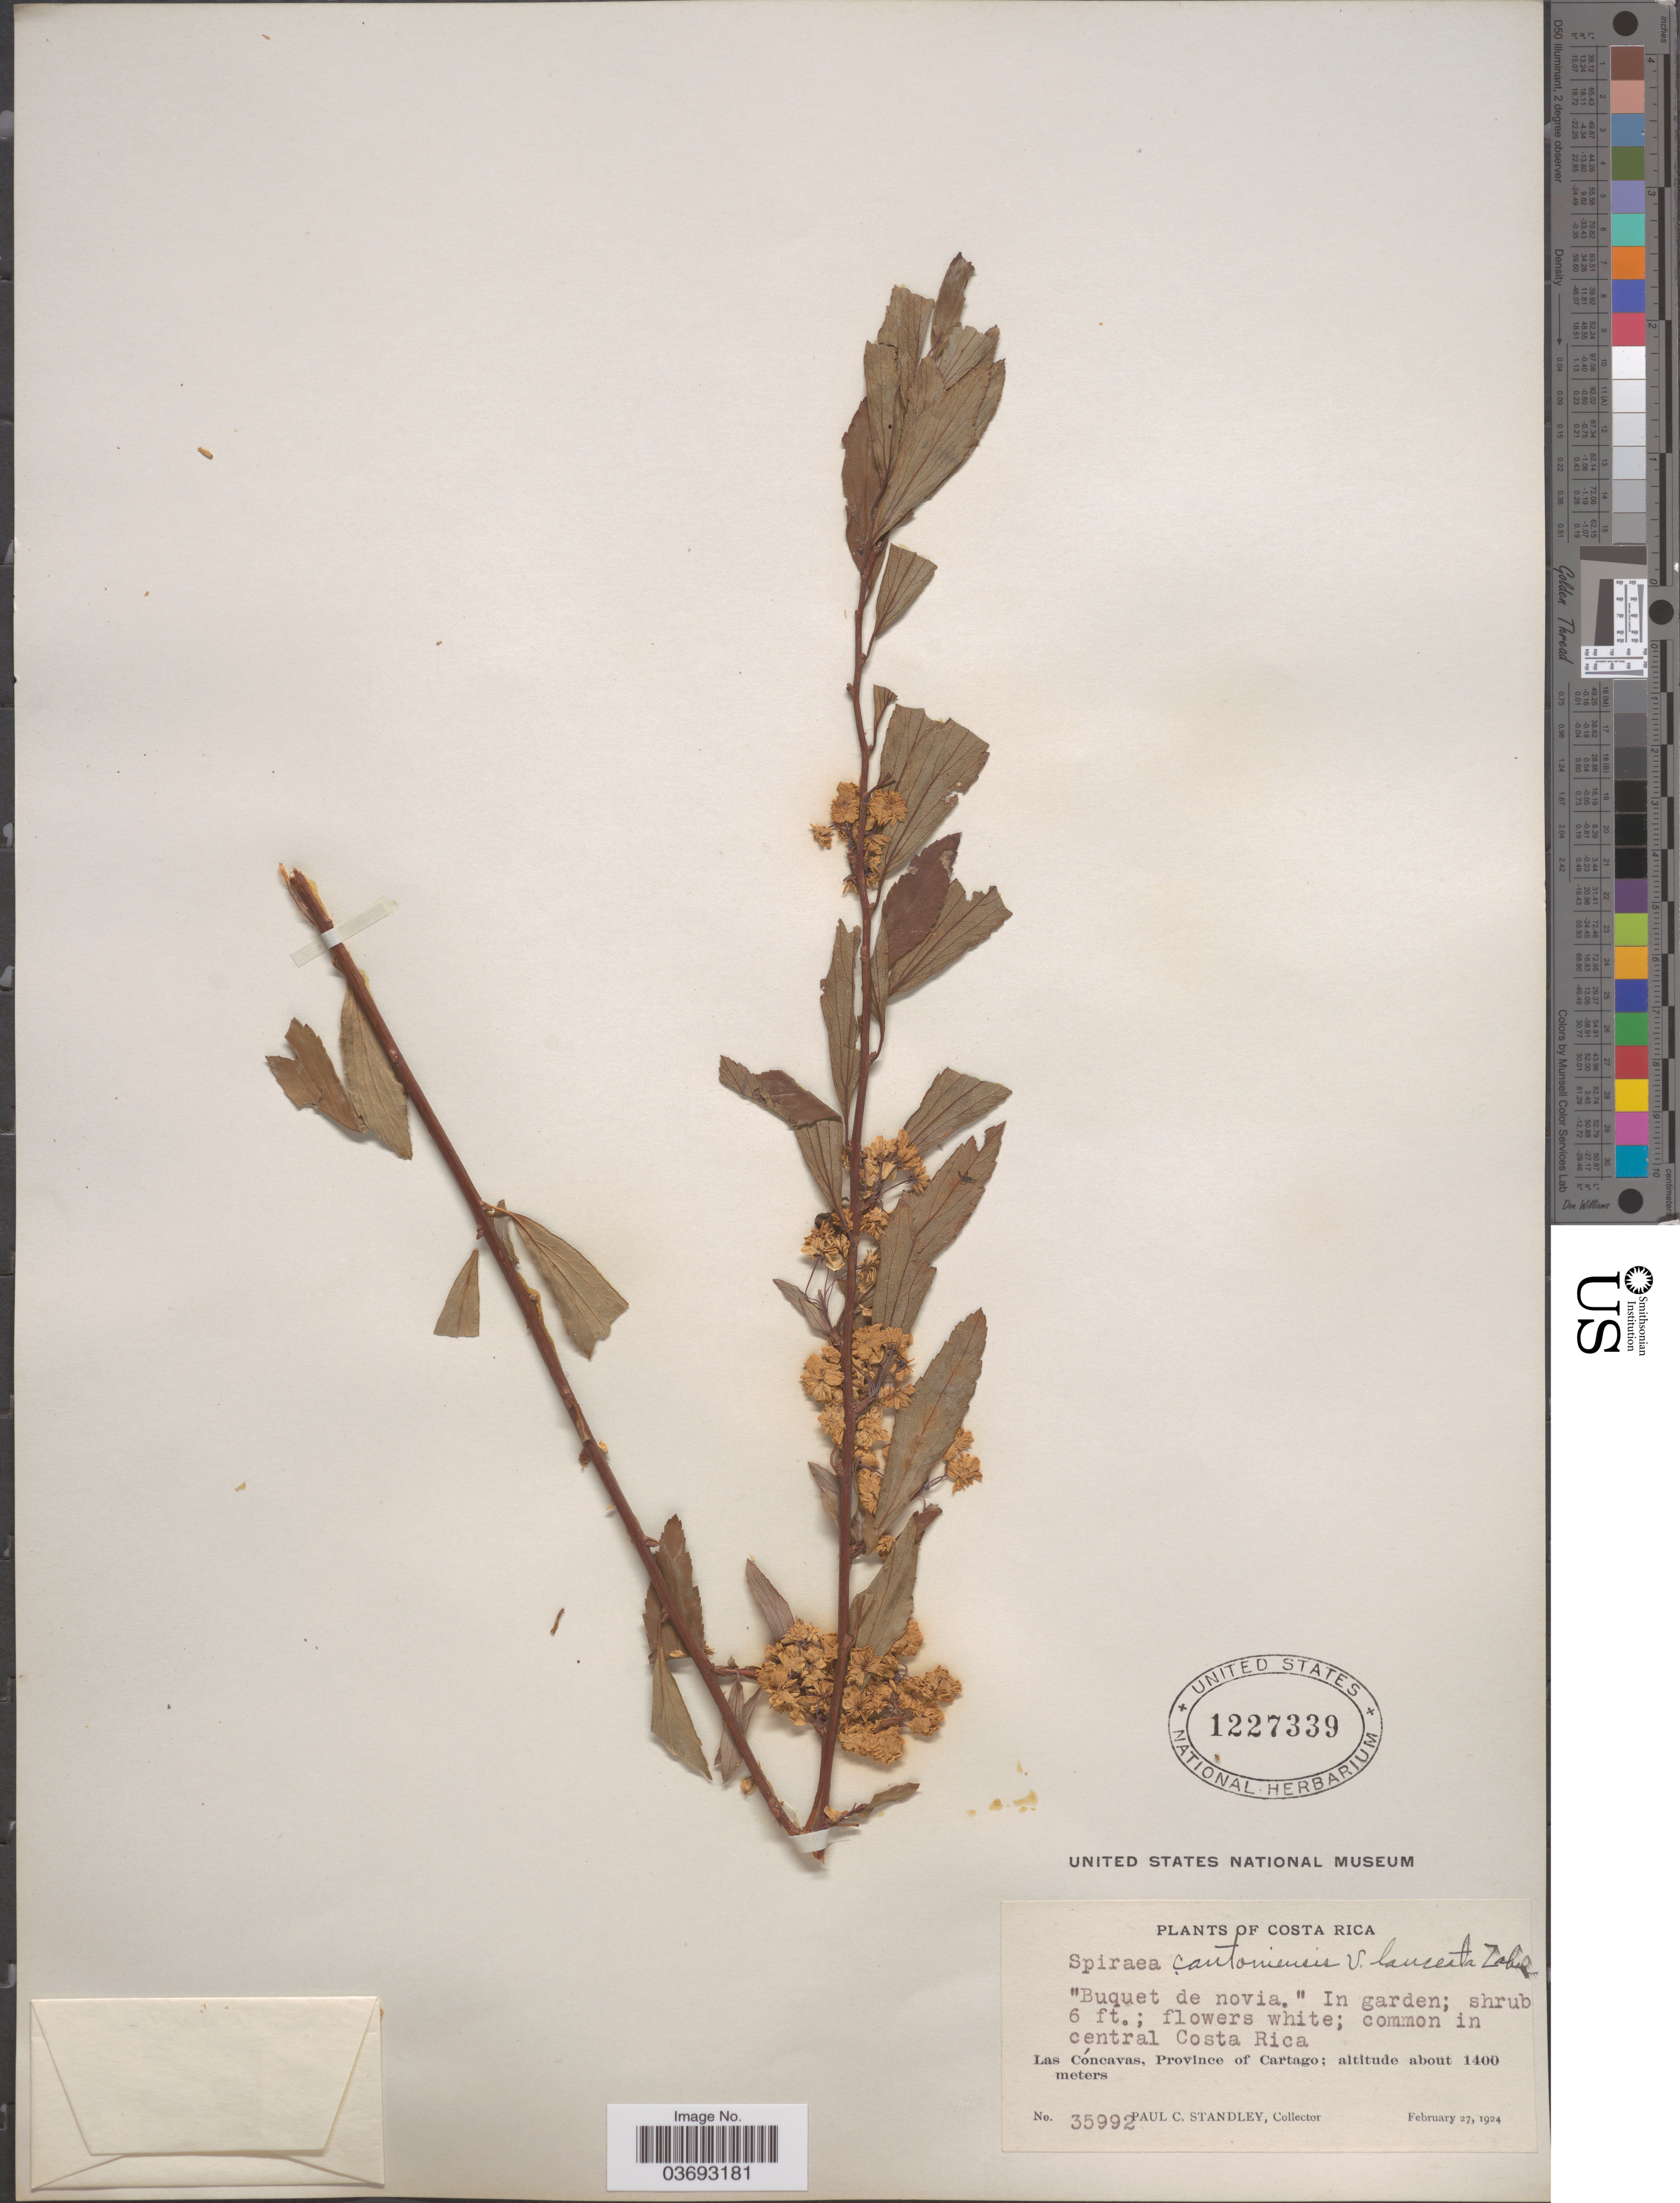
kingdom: Plantae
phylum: Tracheophyta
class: Magnoliopsida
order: Rosales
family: Rosaceae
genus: Spiraea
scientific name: Spiraea cantoniensis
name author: Lour.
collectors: P. C. Standley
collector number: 35992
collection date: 1924-02-27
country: Costa Rica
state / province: Cartago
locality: Central Costa Rica. Las Cóncavas.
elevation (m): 1400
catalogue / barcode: US 1227339